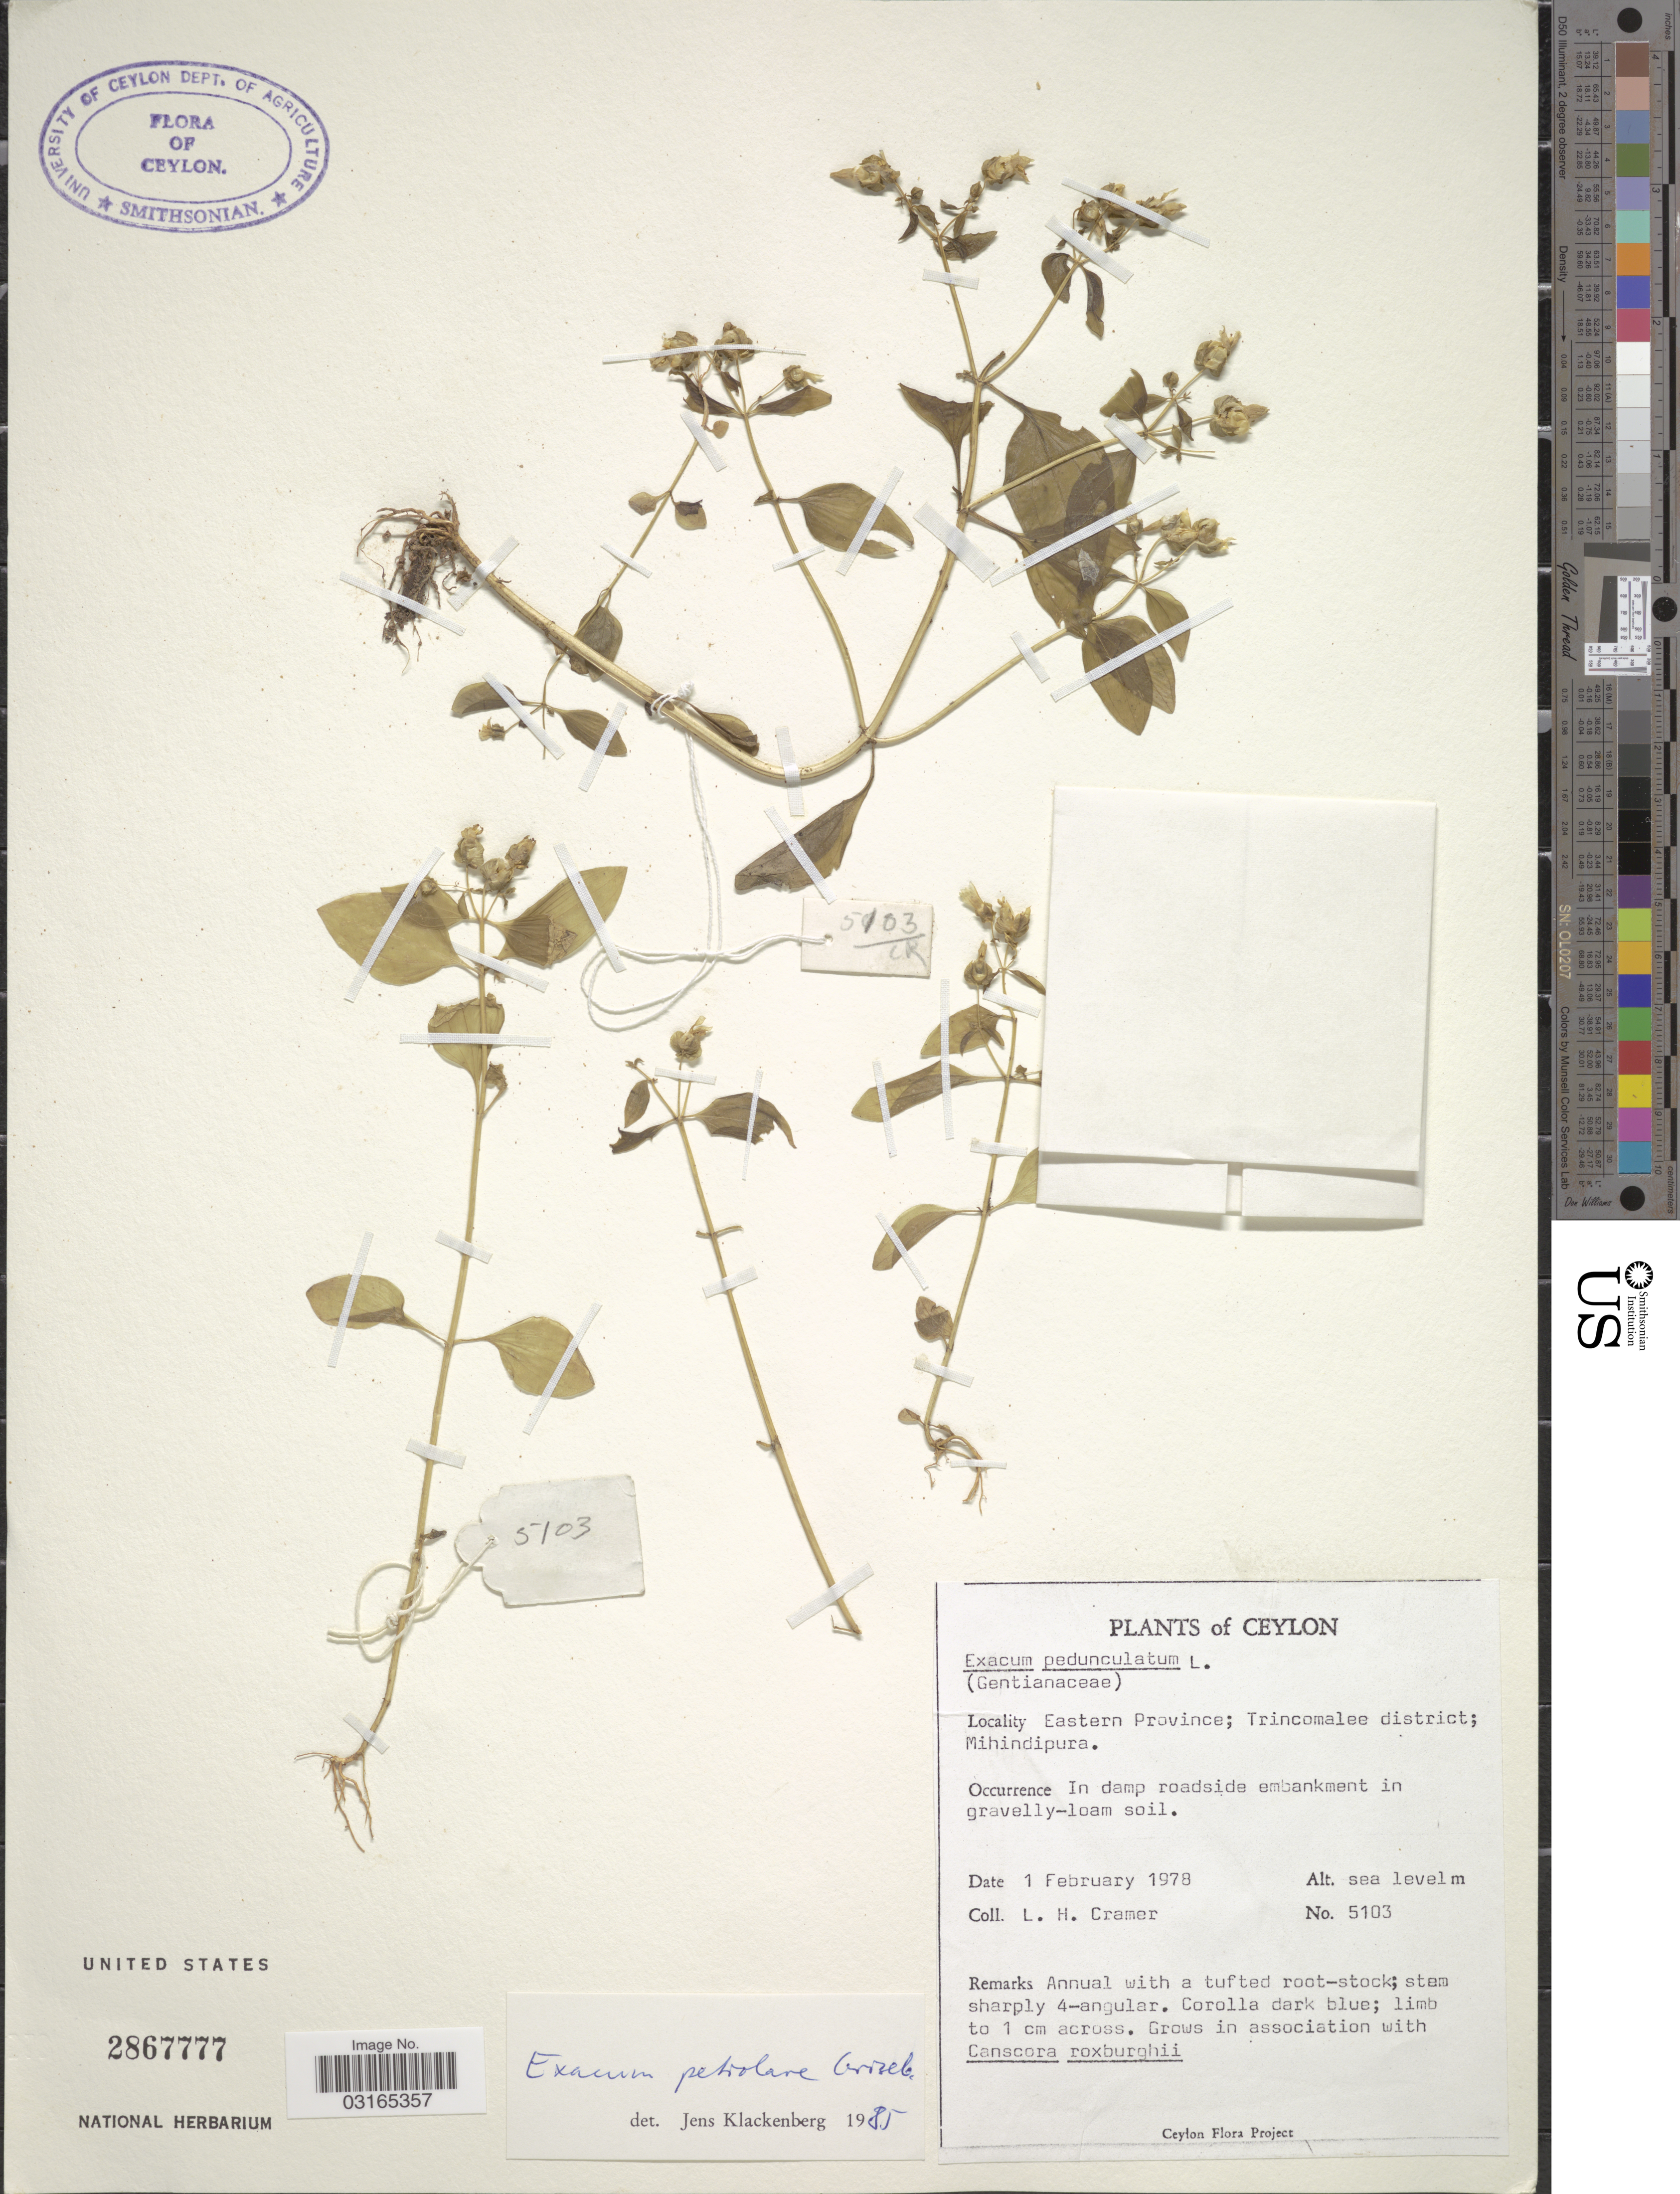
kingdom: Plantae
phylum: Tracheophyta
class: Magnoliopsida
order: Gentianales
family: Gentianaceae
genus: Exacum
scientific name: Exacum petiolare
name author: Griseb.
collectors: L. H. Cramer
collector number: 5103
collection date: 1978-02-01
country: Sri Lanka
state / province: Eastern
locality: Ceylon. Trincomalee district; Mihindipura.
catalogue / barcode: US 2867777